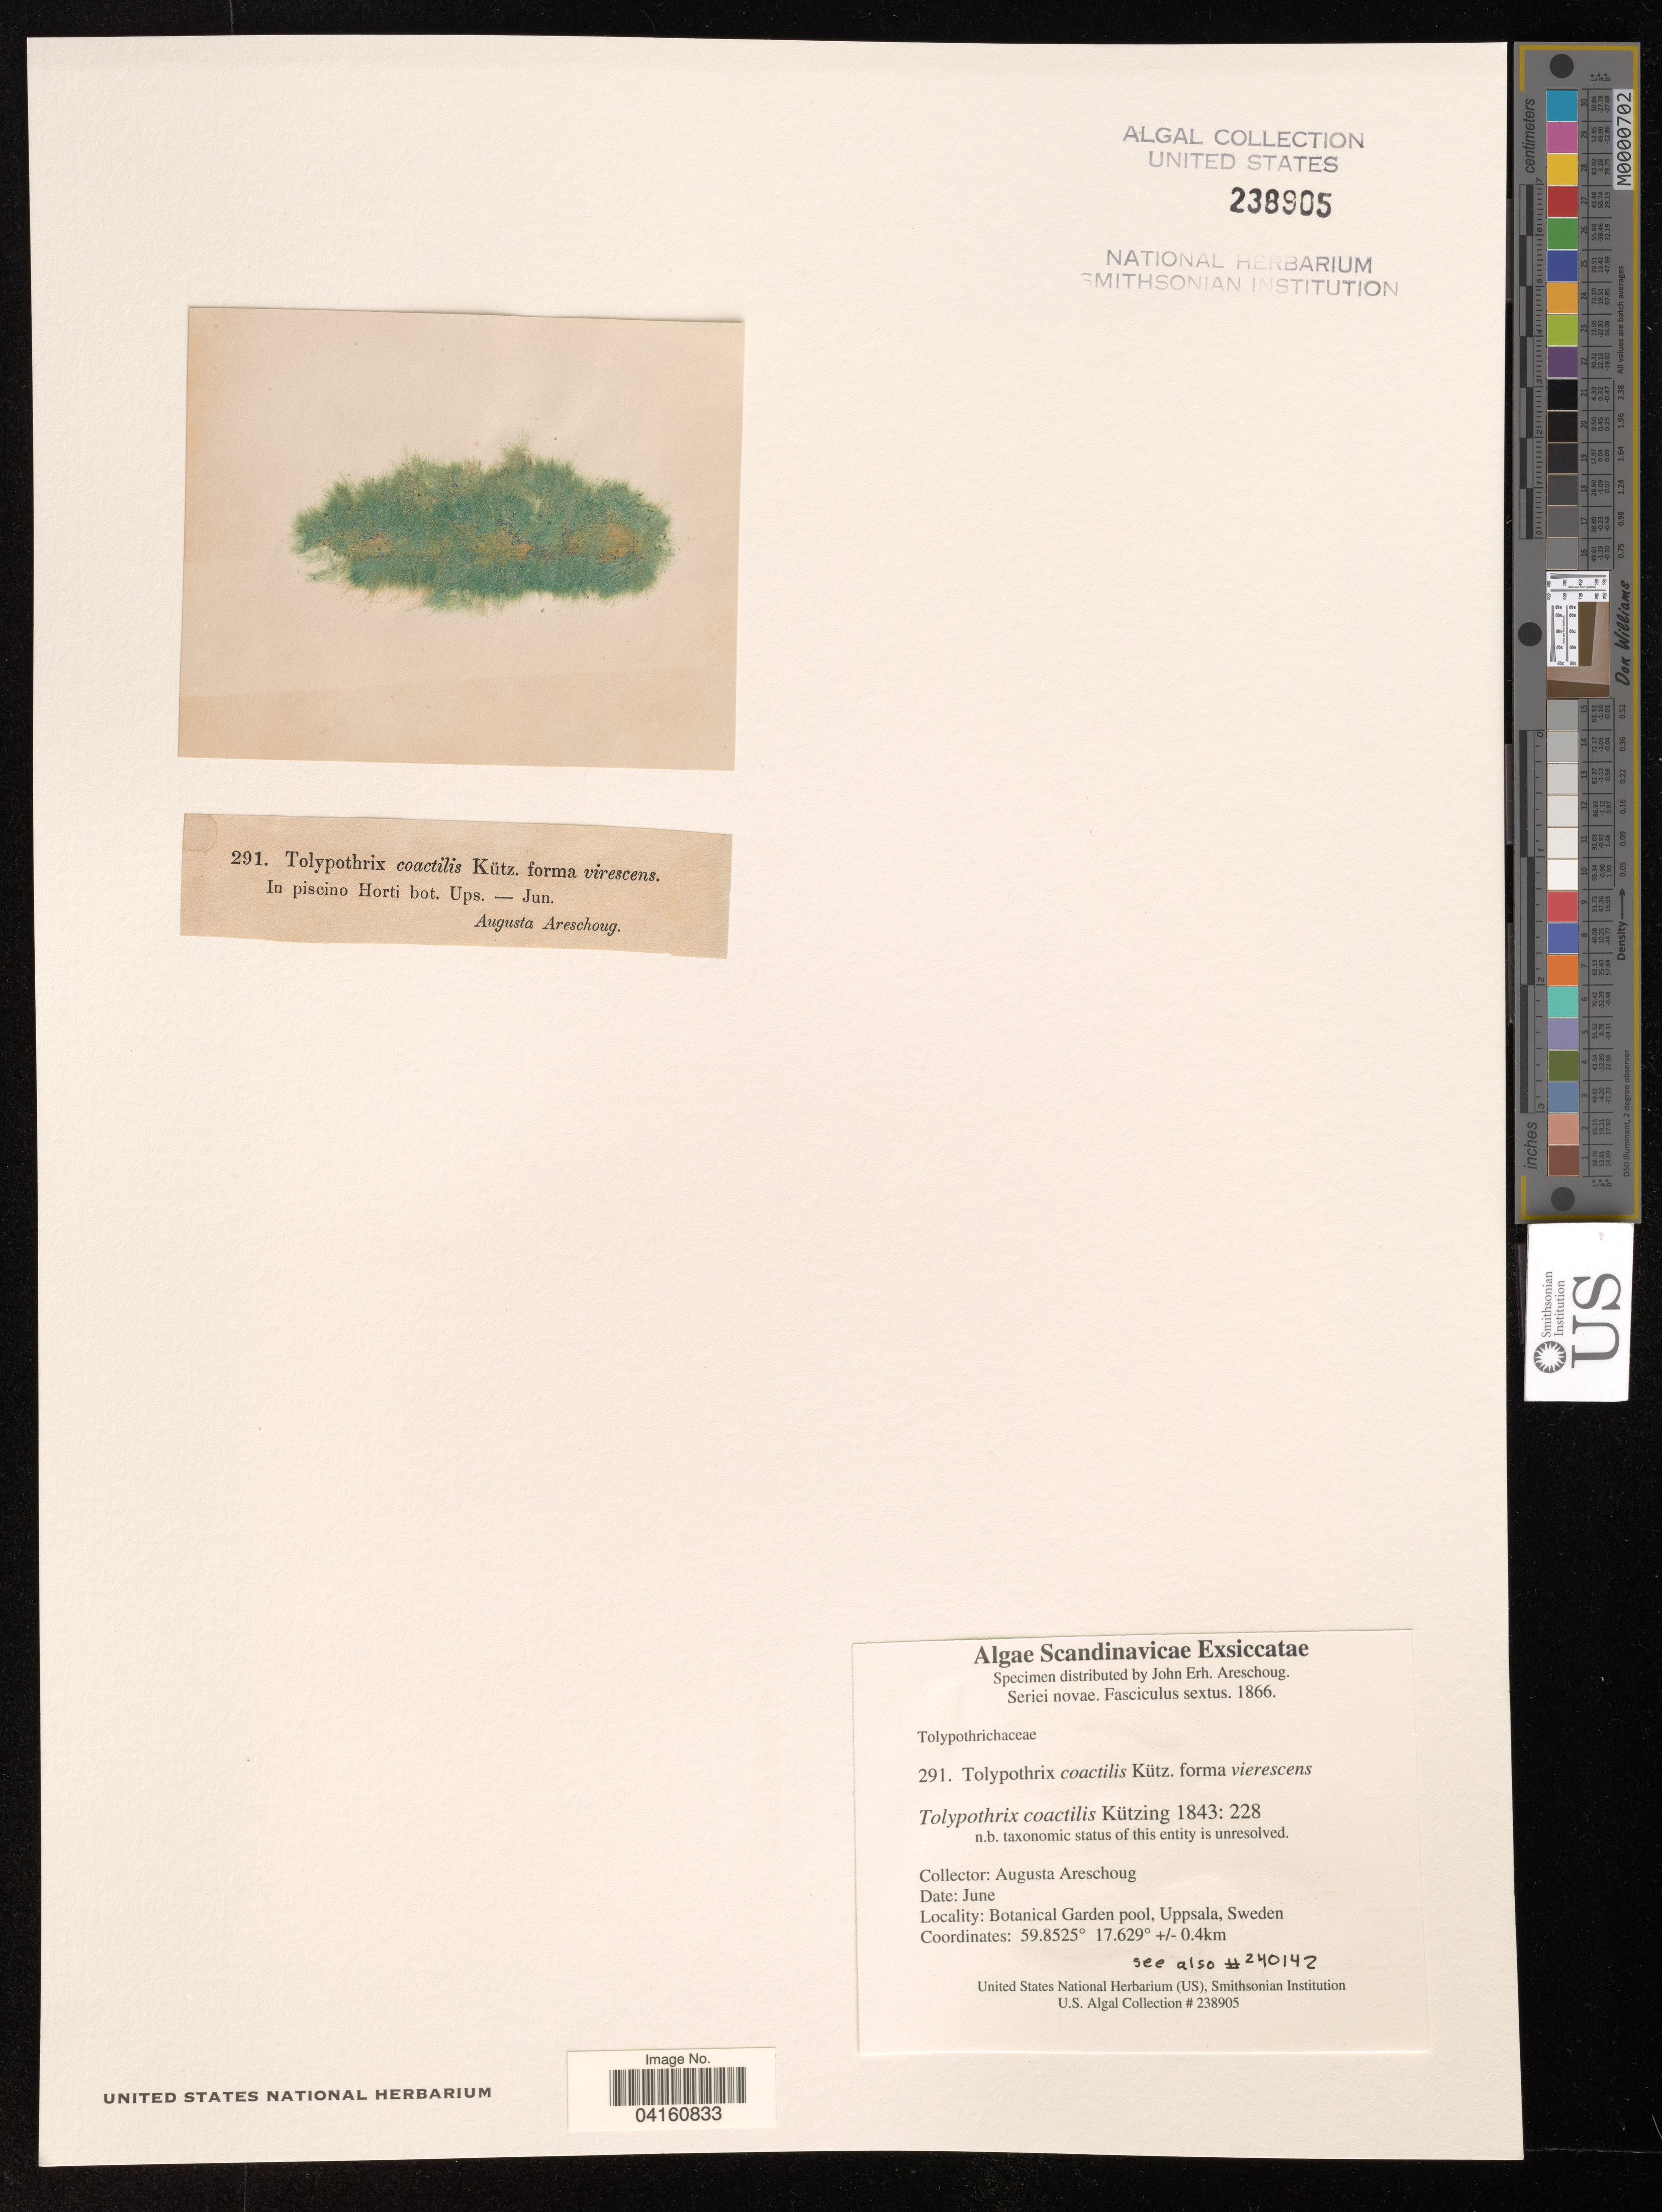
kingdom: Bacteria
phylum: Cyanobacteria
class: Cyanobacteriia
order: Cyanobacteriales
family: Tolypothrichaceae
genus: Tolypothrix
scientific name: Tolypothrix coactilis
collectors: A. Areschoug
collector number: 291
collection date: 1866-06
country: Sweden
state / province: Uppsala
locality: Botanical Garden pool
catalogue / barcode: US 238905